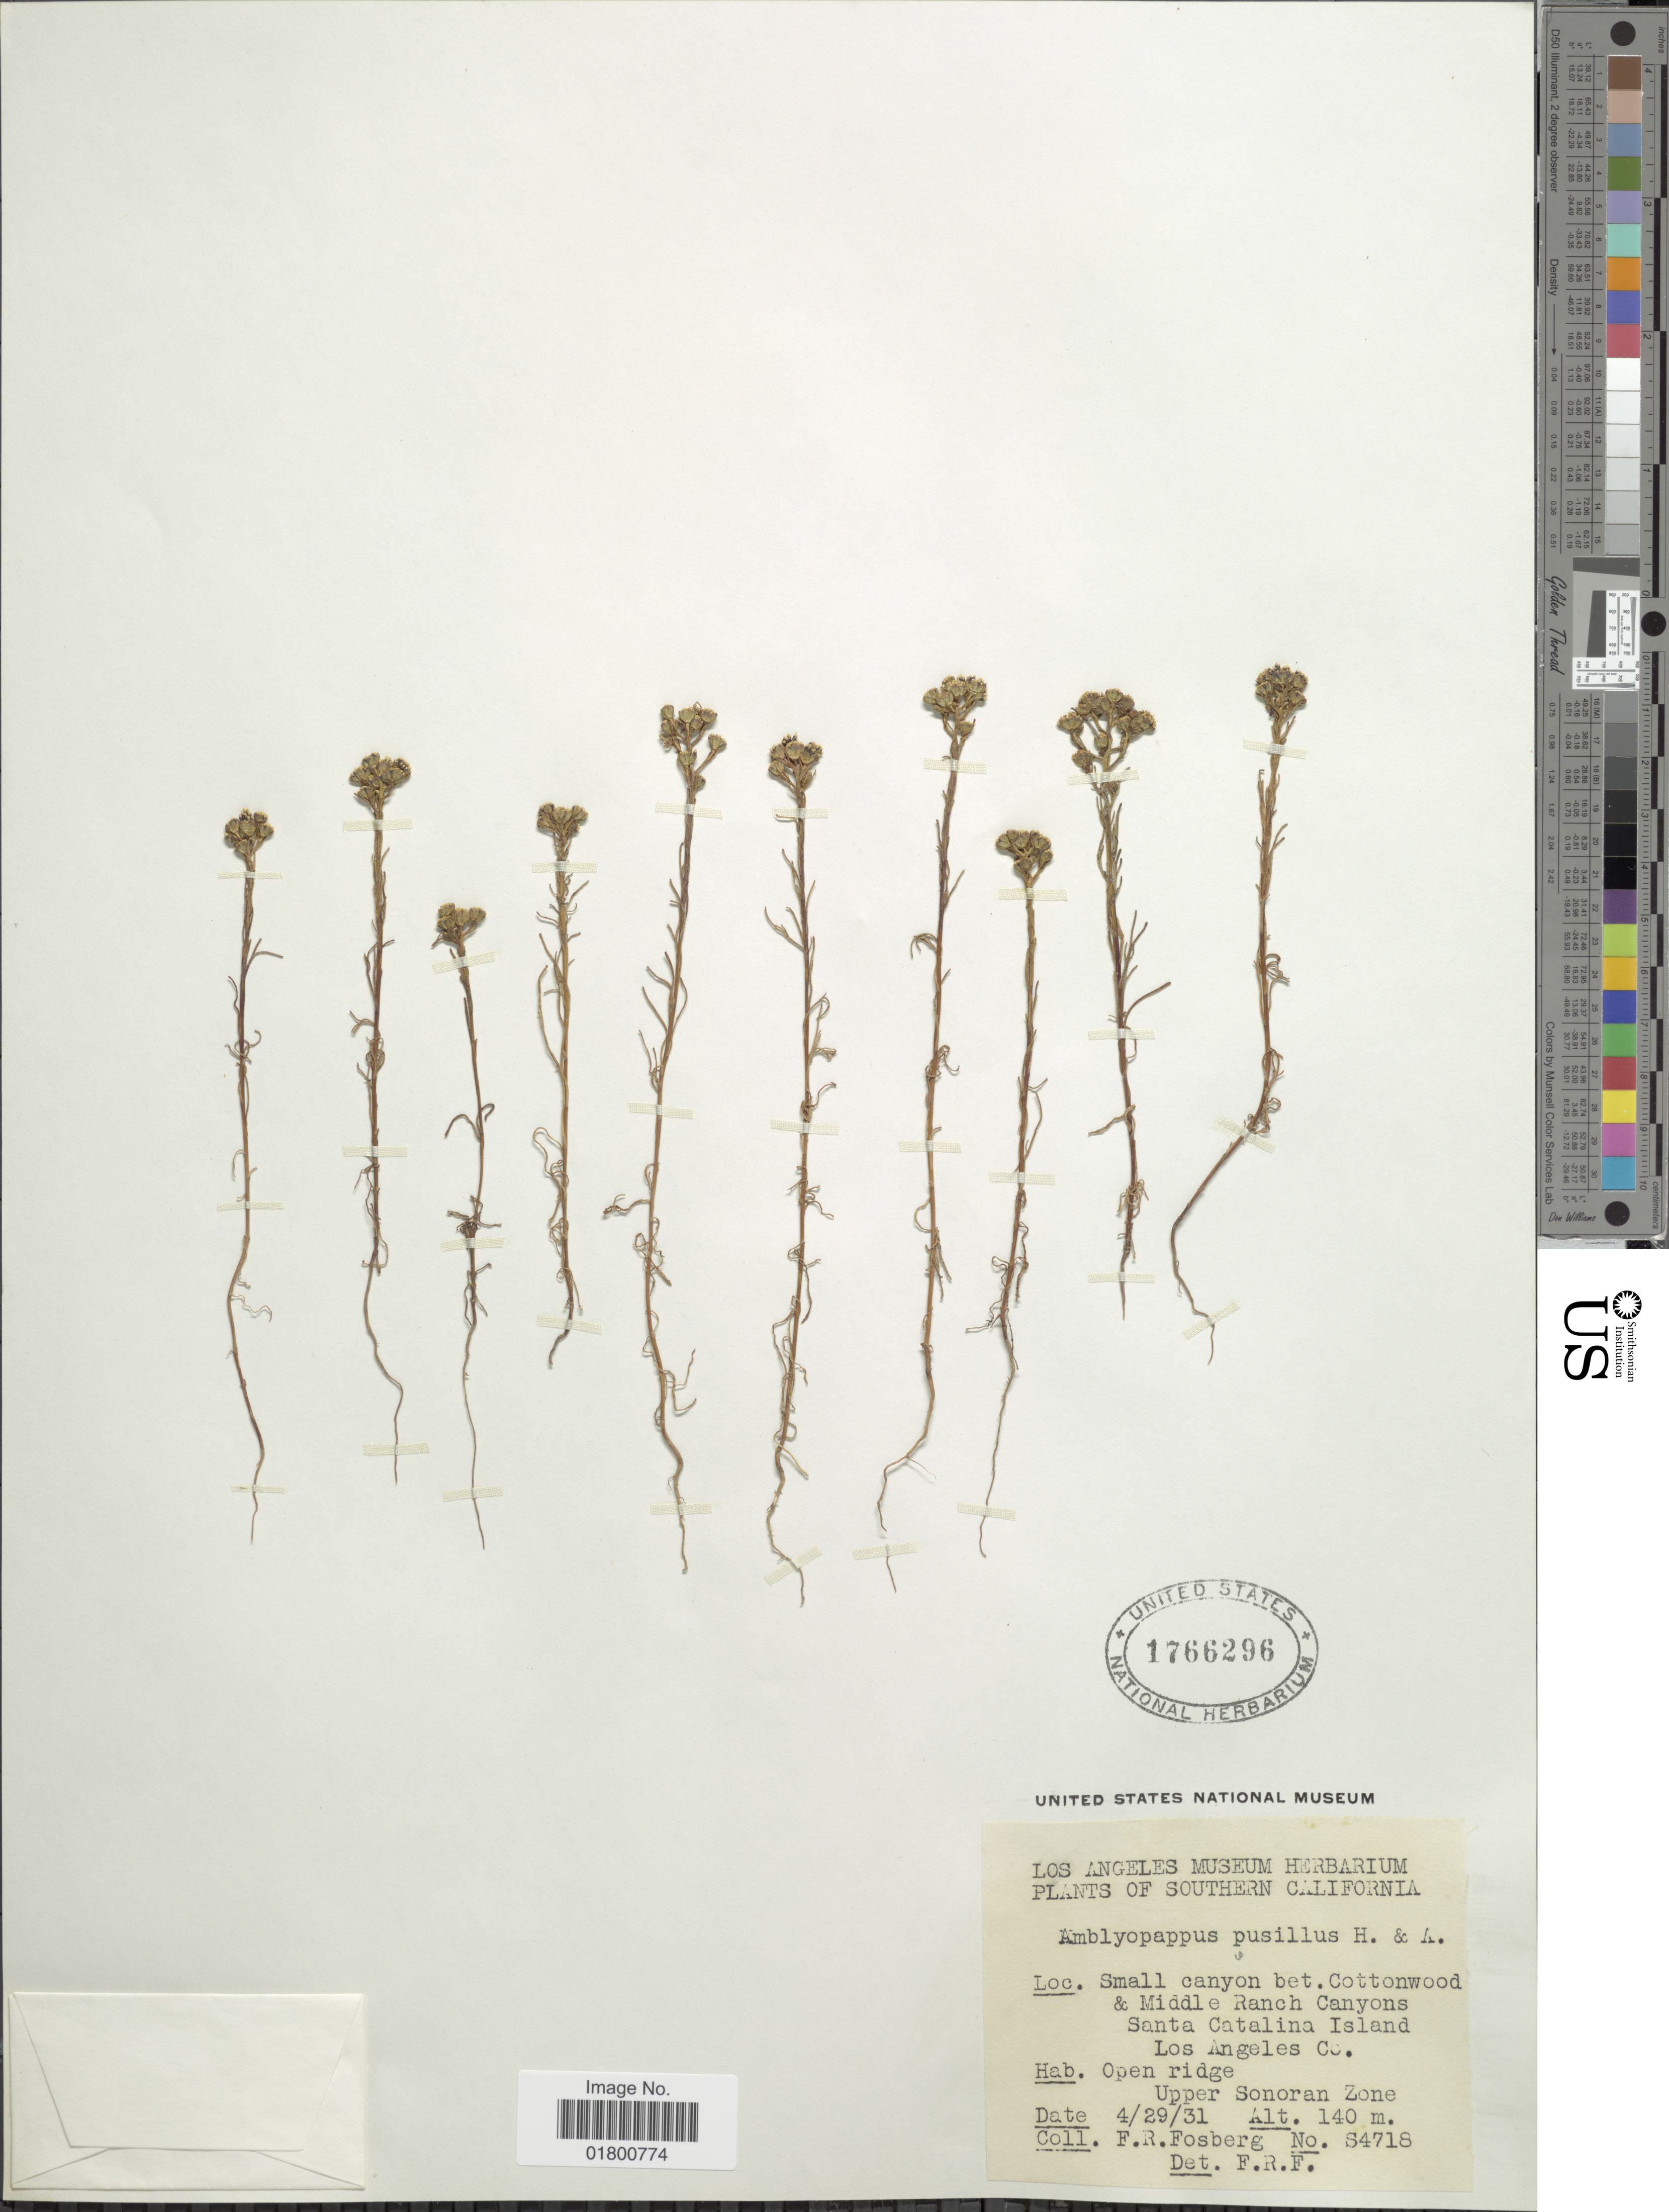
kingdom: Plantae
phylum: Tracheophyta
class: Magnoliopsida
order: Asterales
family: Asteraceae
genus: Amblyopappus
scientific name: Amblyopappus pusillus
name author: Hook. & Arn.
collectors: F. R. Fosberg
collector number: S4718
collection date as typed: Transcribed d/m/y: 29/4/31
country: United States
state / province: California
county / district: Los Angeles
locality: Southern California, Small canyon bet. Cottonwood & Middle Ranch Canyons Santa Catalina Island, Los Angeles Co.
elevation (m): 140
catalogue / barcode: US 1766296